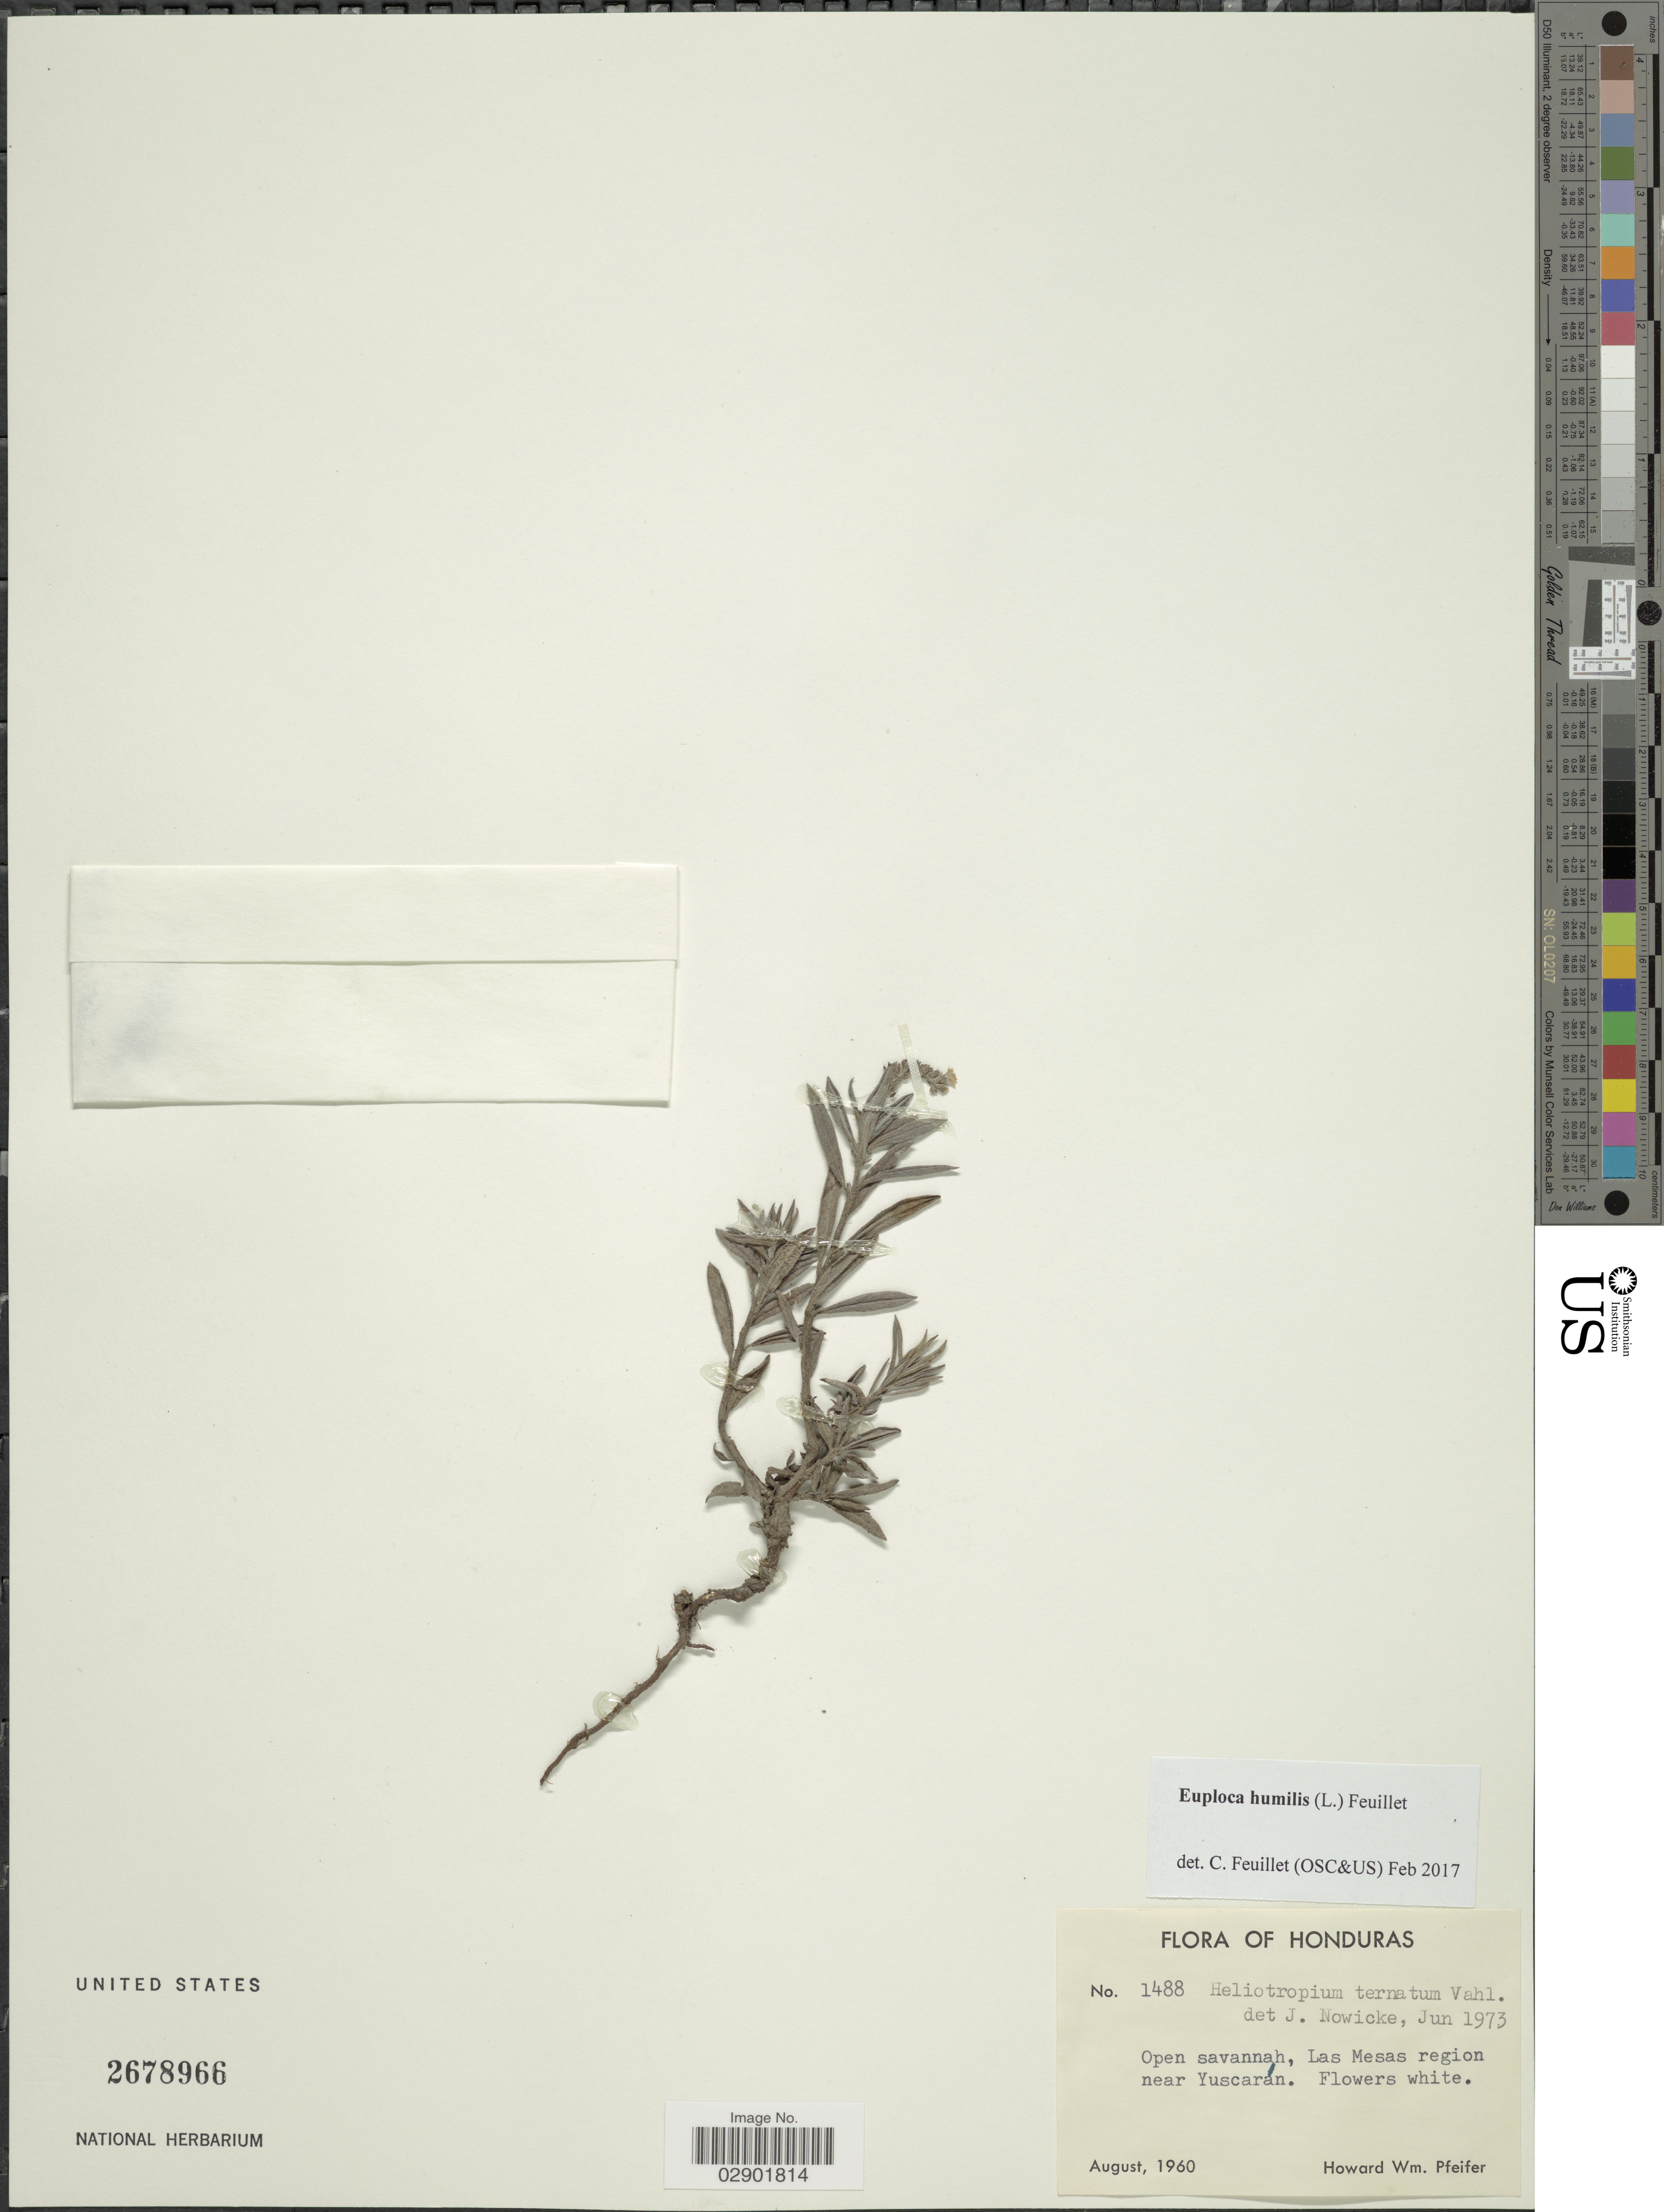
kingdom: Plantae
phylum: Tracheophyta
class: Magnoliopsida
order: Boraginales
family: Heliotropiaceae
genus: Euploca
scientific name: Euploca humilis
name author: (L.) Feuillet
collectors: H. W. Pfeifer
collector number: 1488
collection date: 1960-08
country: Honduras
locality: Las Mesas region near Yuscarán.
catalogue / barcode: US 2678966